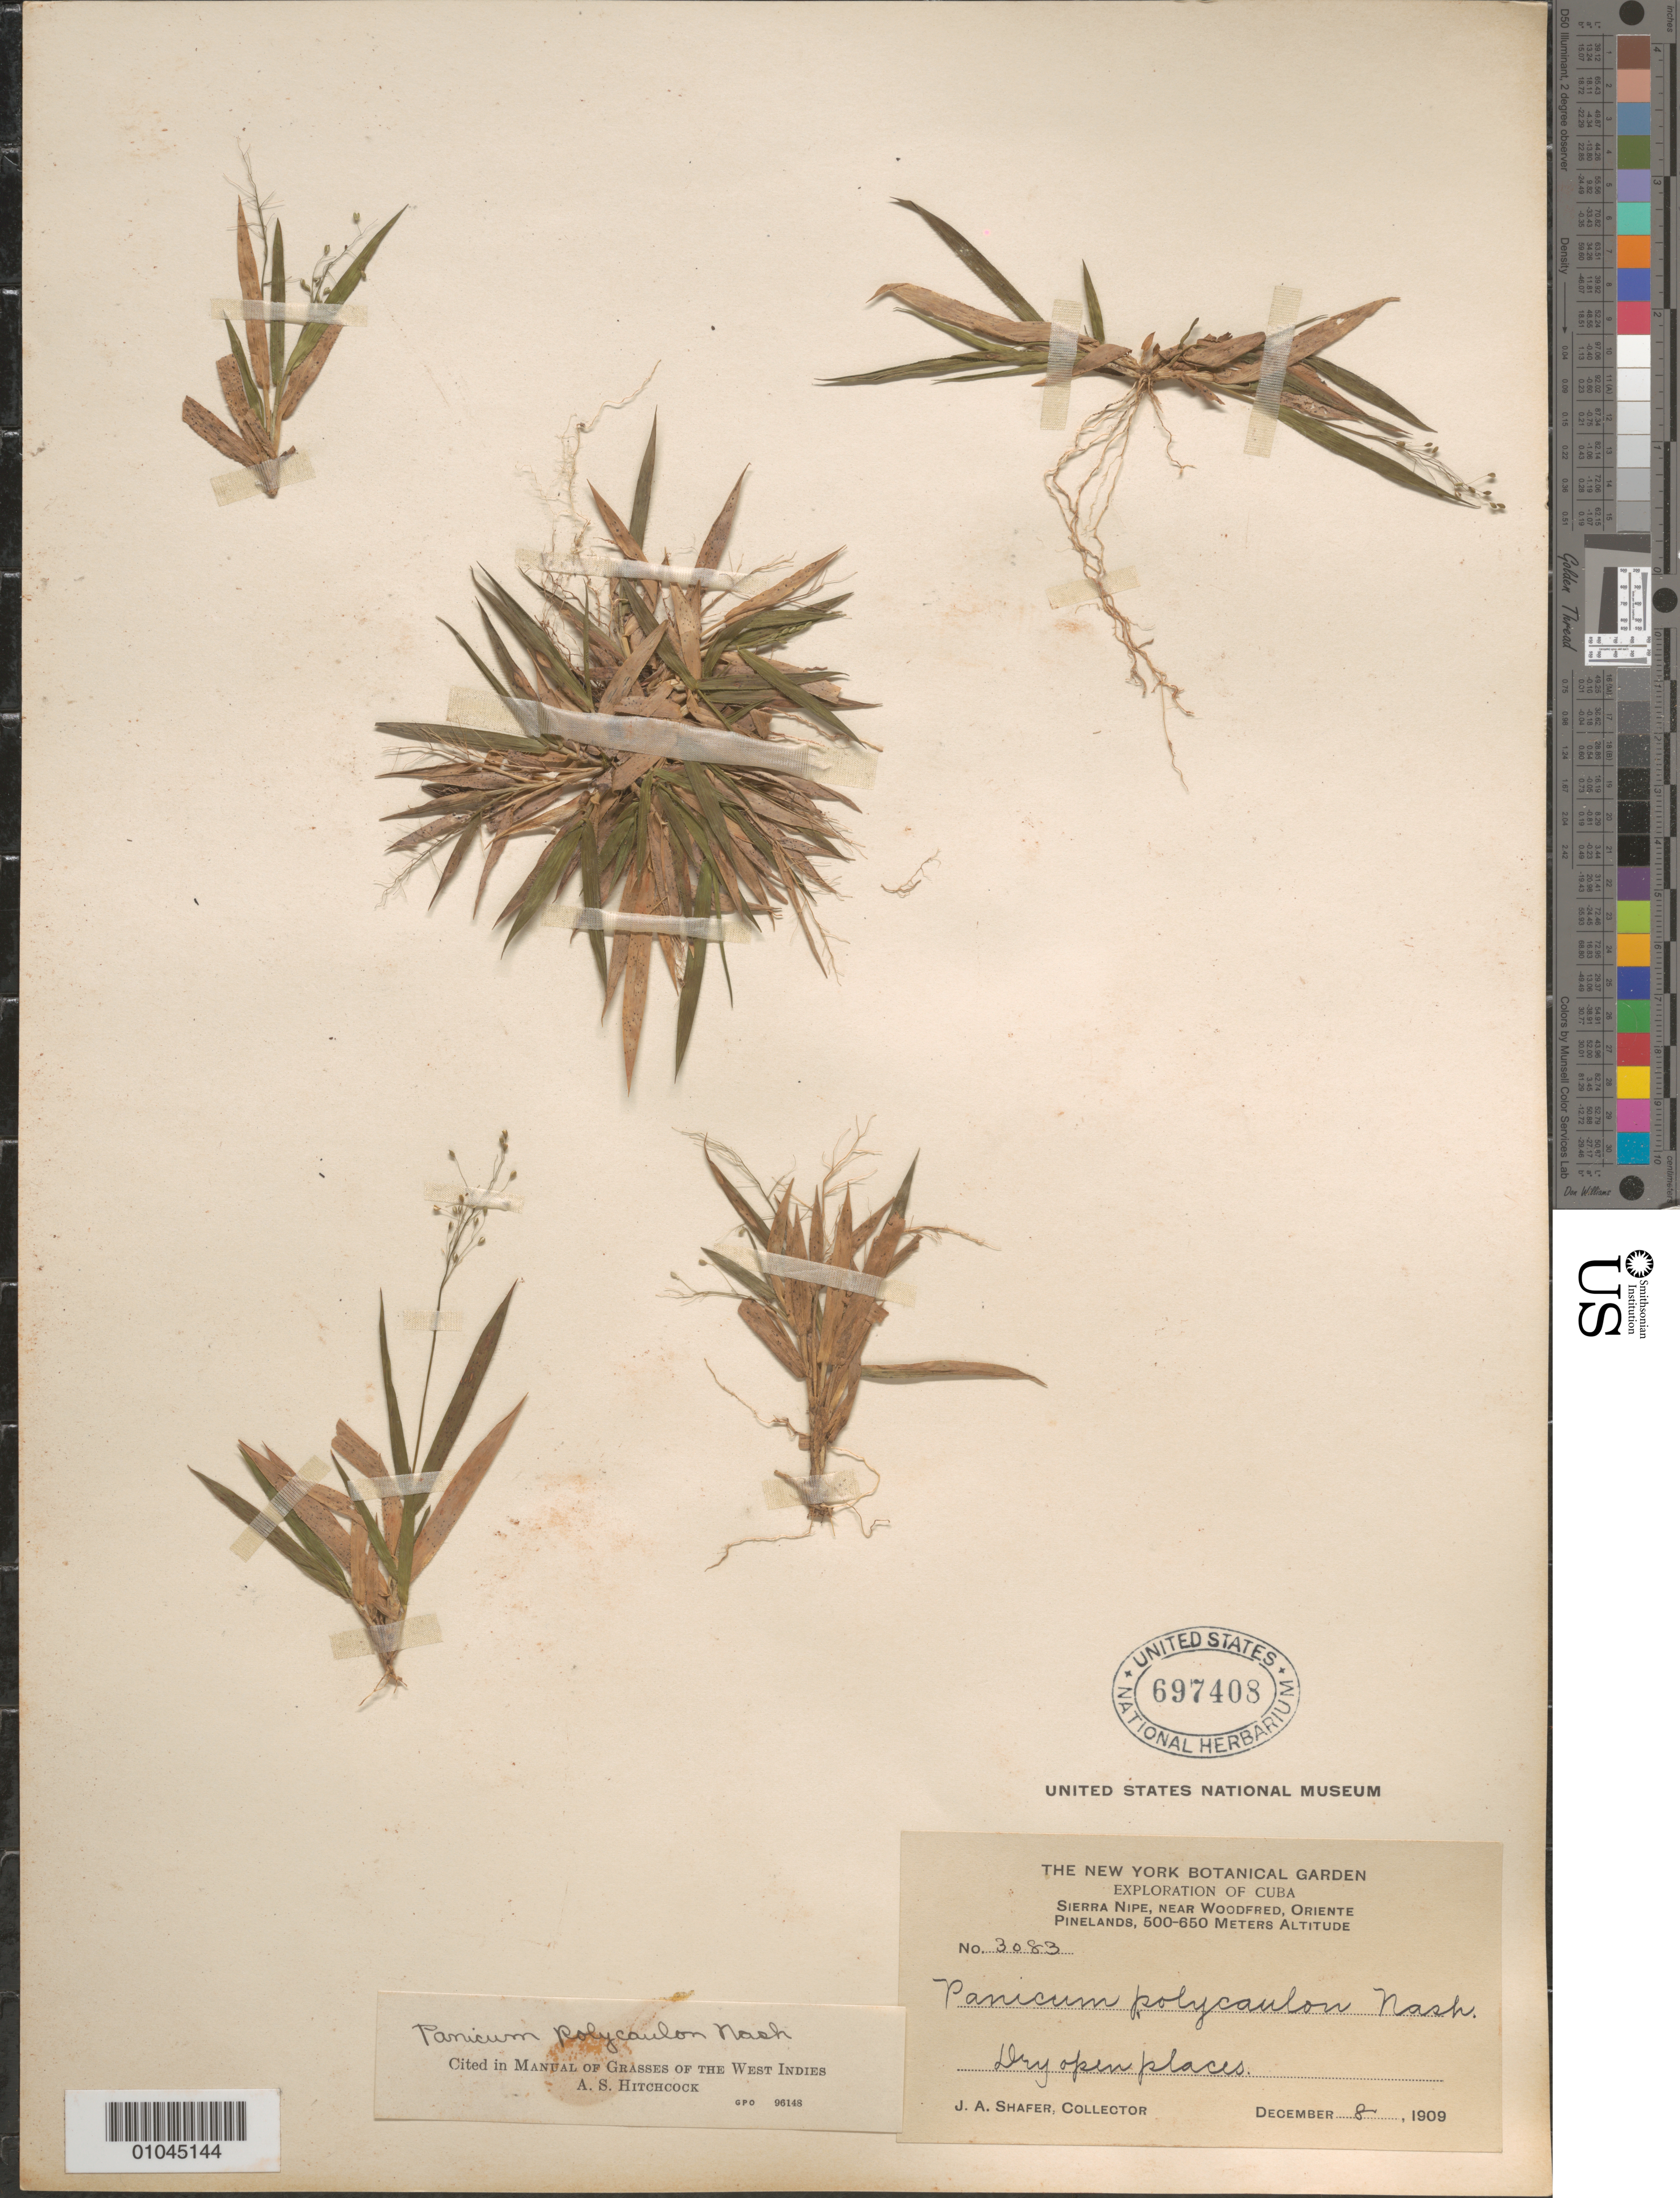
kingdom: Plantae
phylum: Tracheophyta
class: Liliopsida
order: Poales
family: Poaceae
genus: Panicum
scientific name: Panicum polycaulon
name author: Nash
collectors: J. A. Shafer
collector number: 3083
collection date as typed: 08 Dec 1909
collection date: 1909-12-08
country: Cuba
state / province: Holguín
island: Cuba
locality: Sierra Nipe, near Woodfred [Oriente]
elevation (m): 500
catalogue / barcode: US 697408